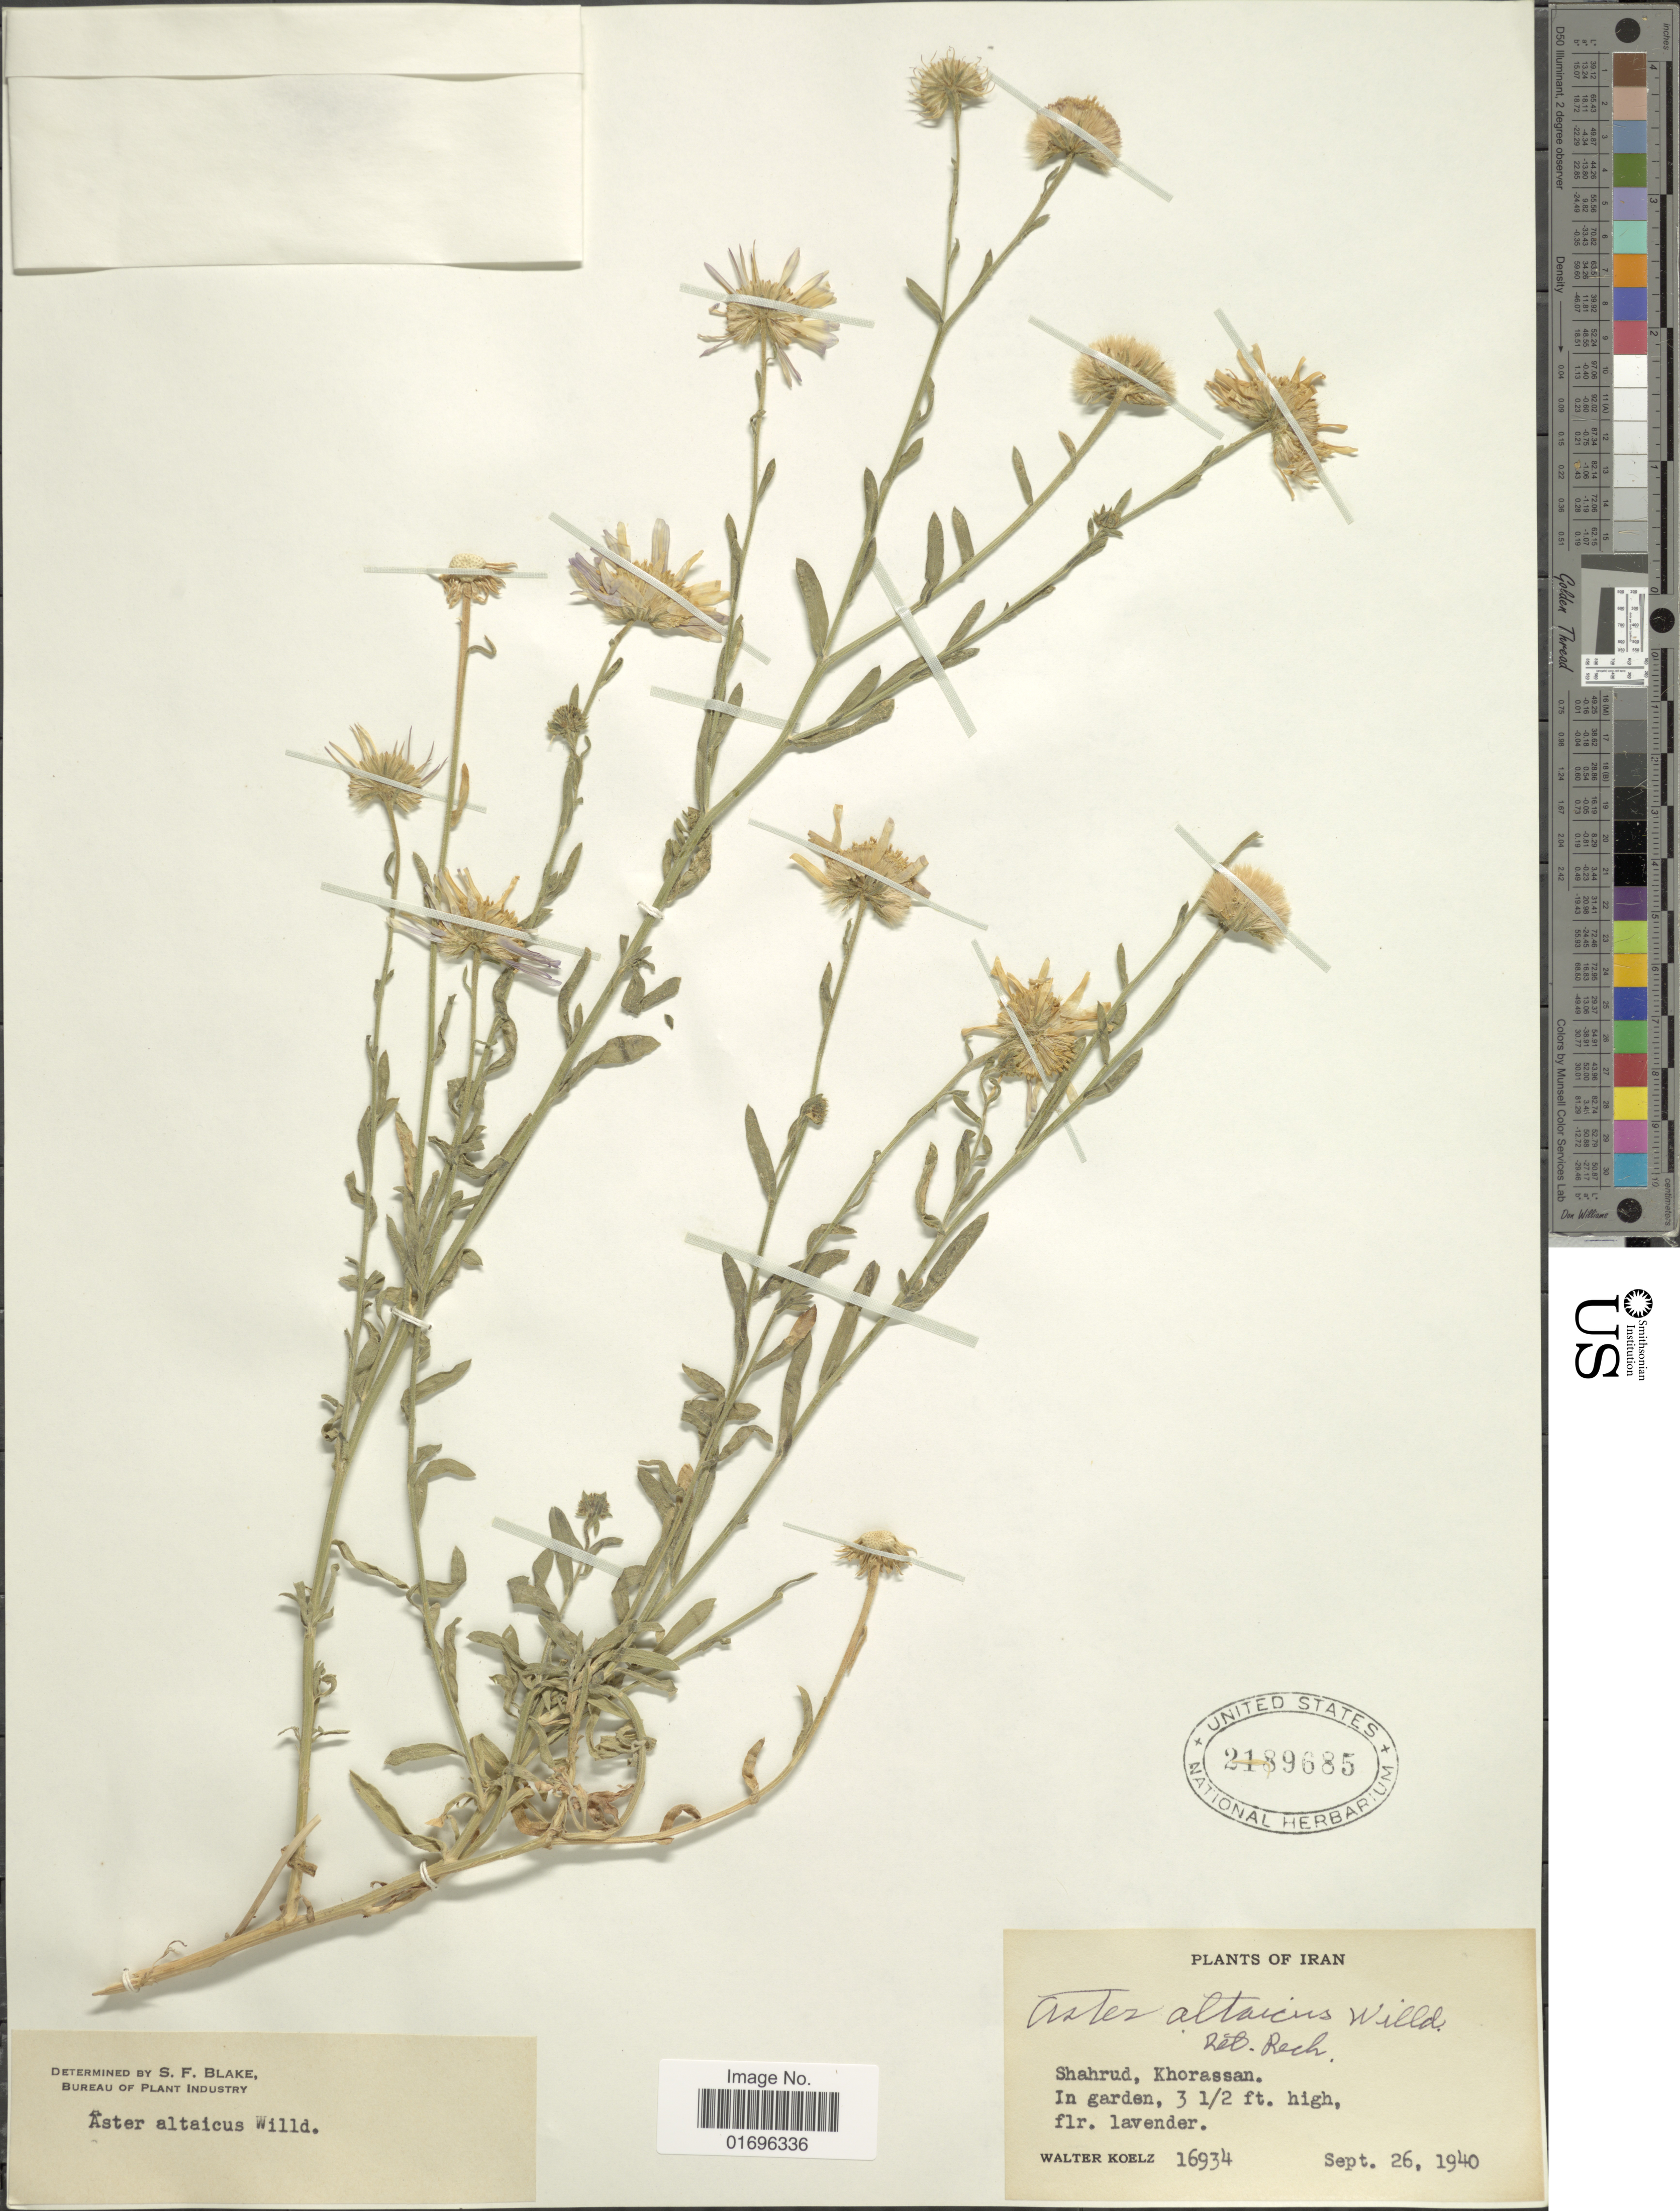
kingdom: Plantae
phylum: Tracheophyta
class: Magnoliopsida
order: Asterales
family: Asteraceae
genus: Aster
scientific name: Aster altaicus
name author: Willd.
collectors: W. N. Koelz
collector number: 16934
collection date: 1940-09-26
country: Iran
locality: Shahrud, Khorassan.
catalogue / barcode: US 2189685